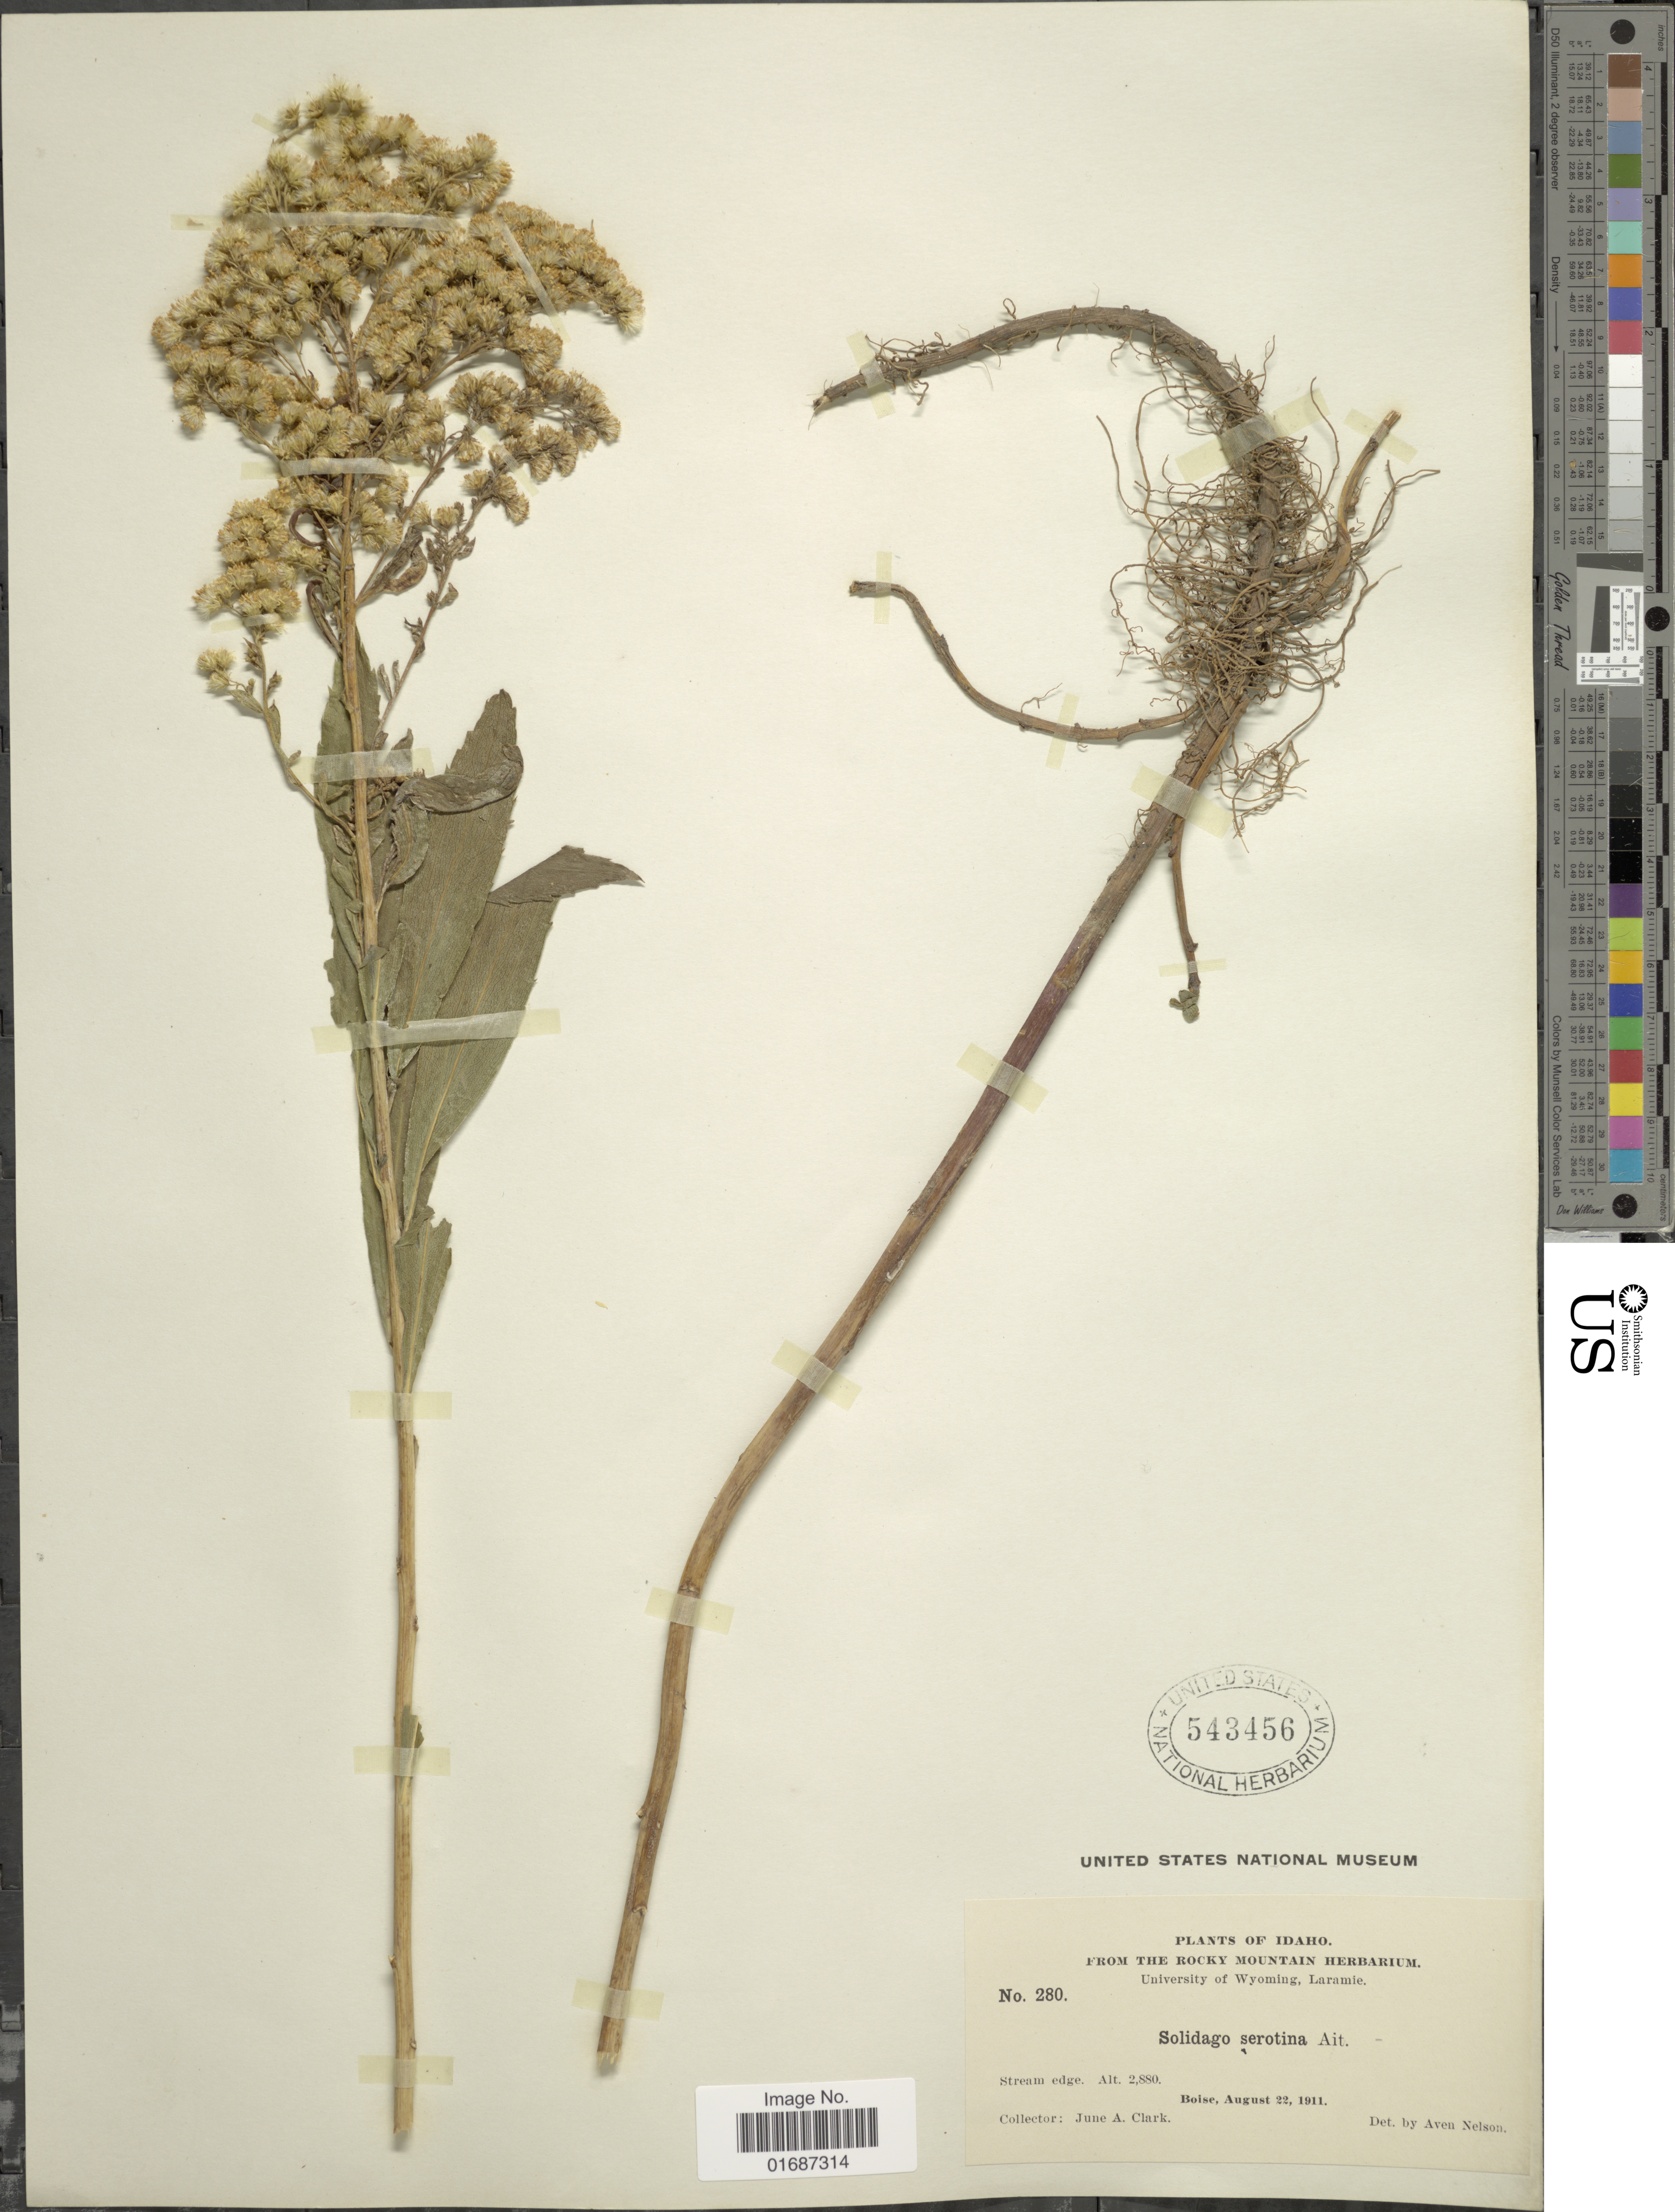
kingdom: Plantae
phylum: Tracheophyta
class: Magnoliopsida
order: Asterales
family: Asteraceae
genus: Solidago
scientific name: Solidago gigantea var. leiophylla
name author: Fernald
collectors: J. A. Clark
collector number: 280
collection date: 1911-08-22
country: United States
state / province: Idaho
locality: Boise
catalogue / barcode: US 543456